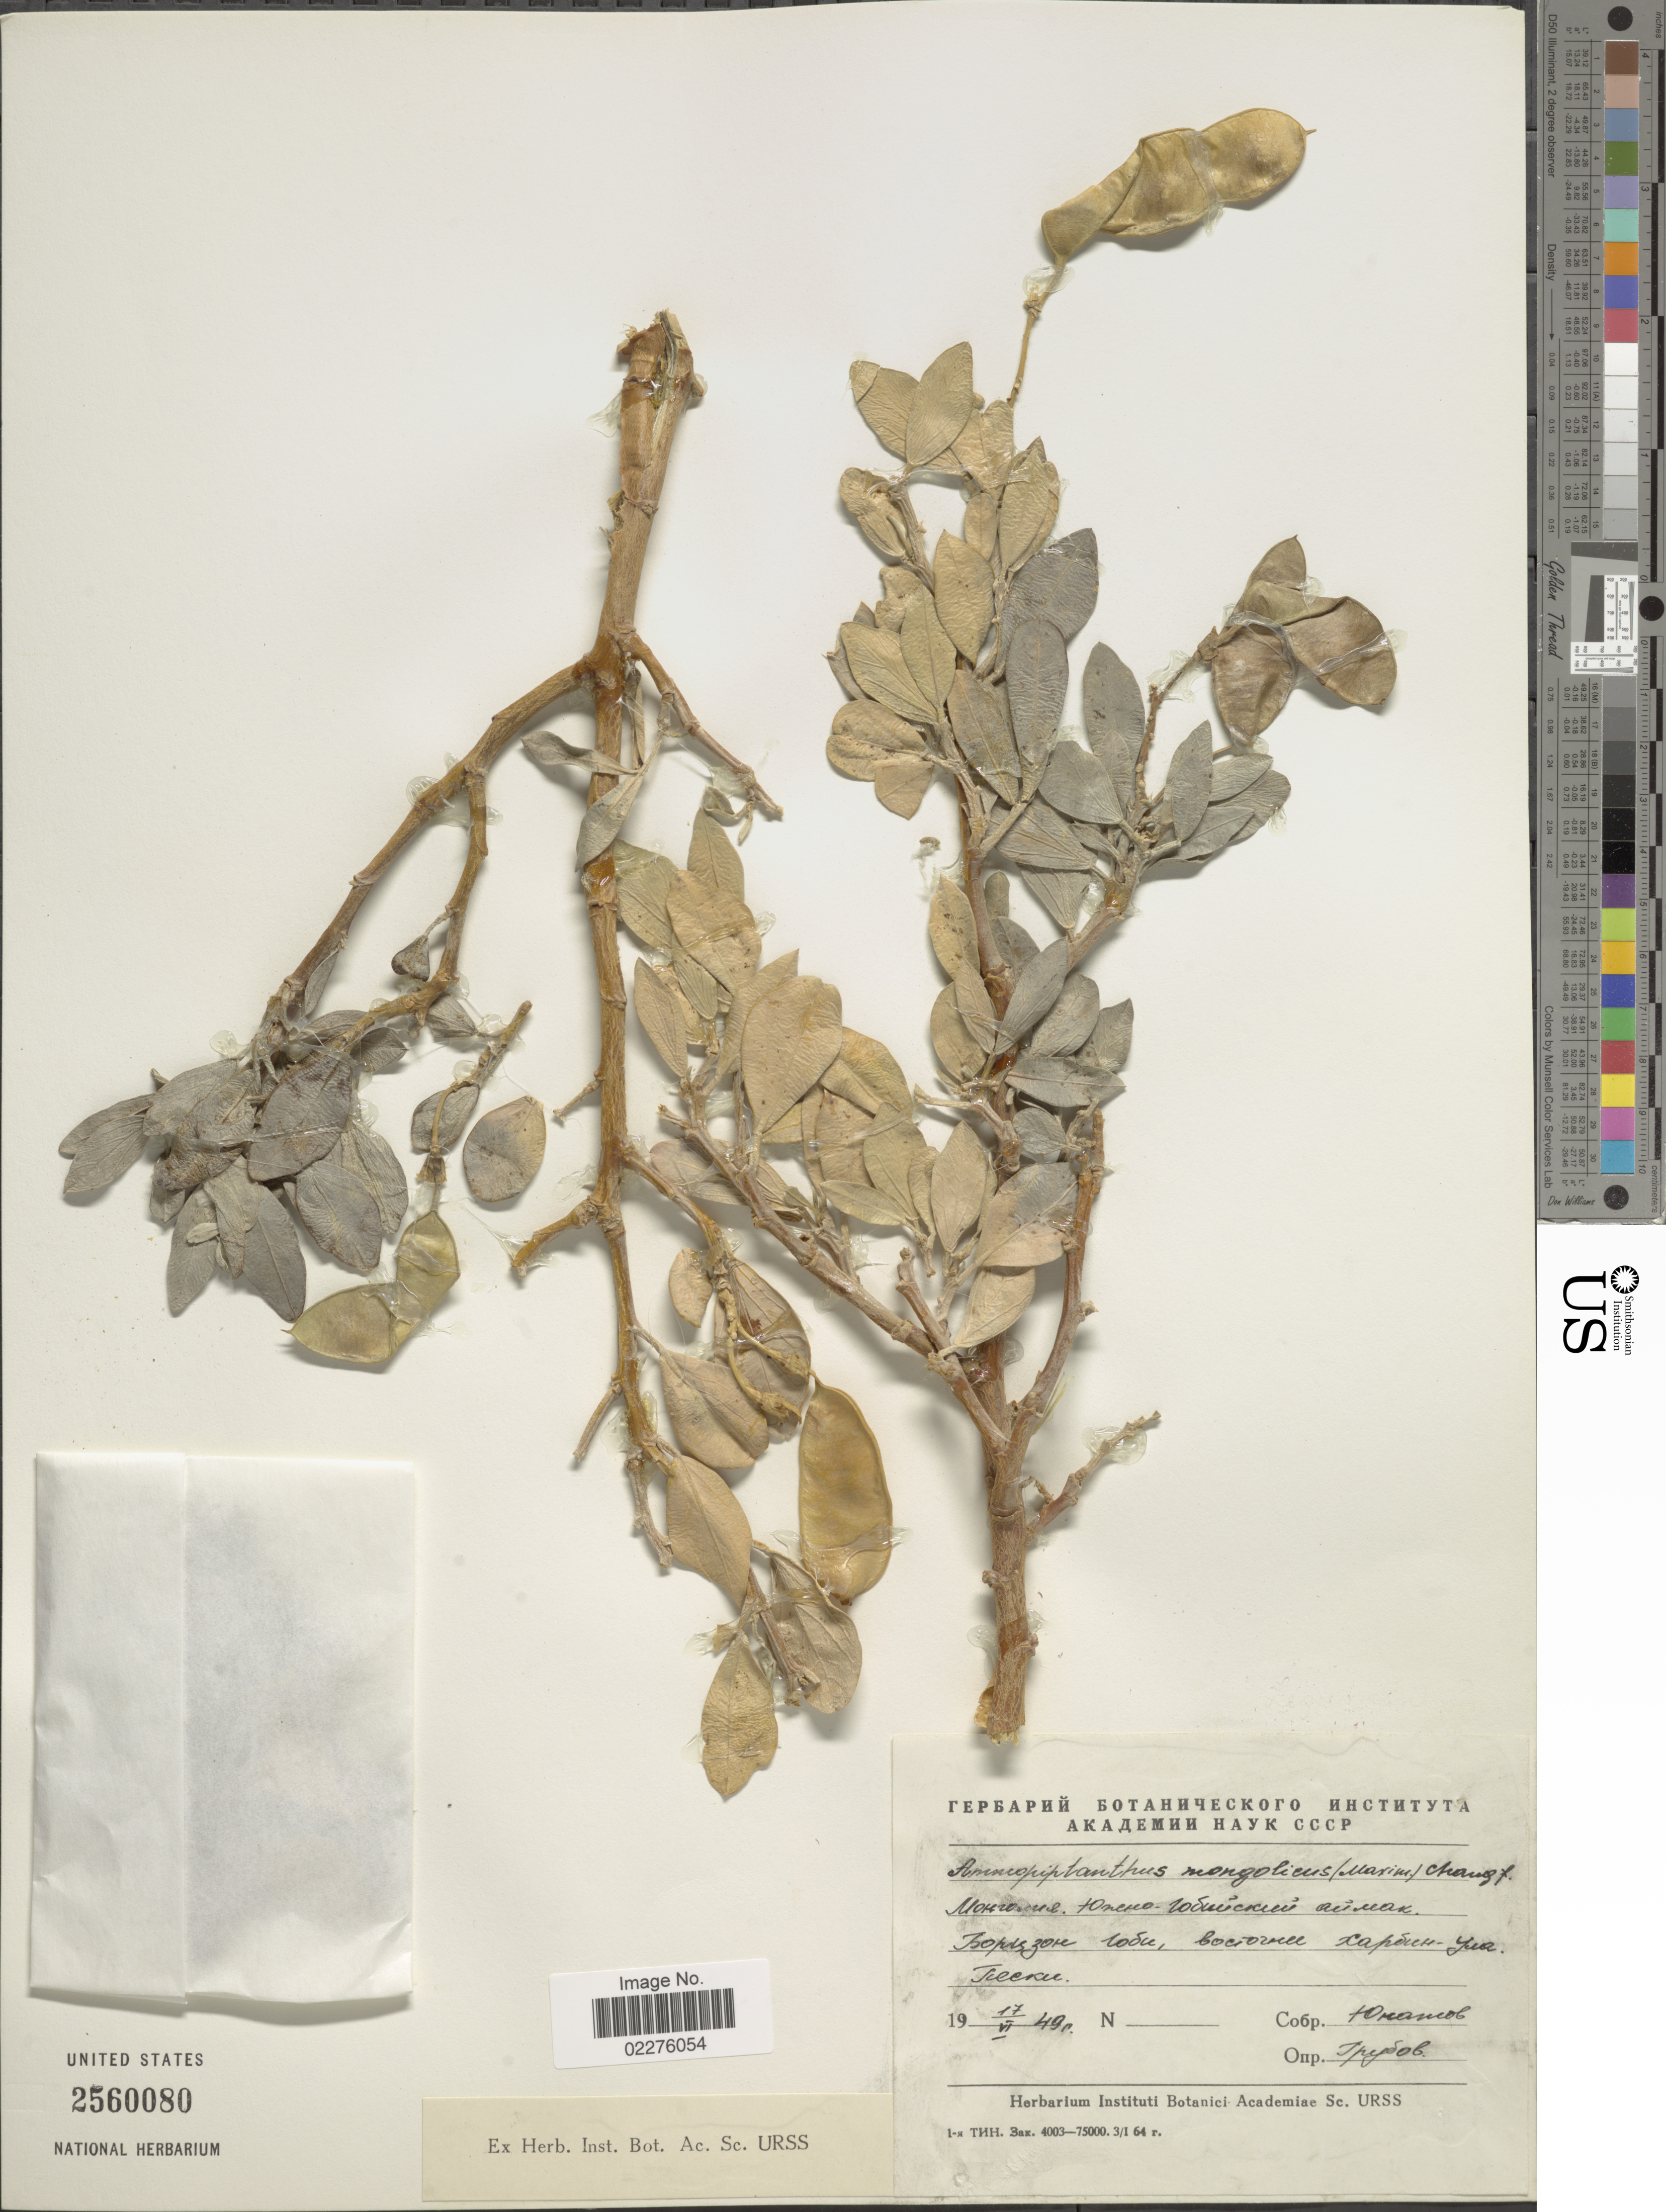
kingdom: Plantae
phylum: Tracheophyta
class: Magnoliopsida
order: Fabales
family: Fabaceae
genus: Ammopiptanthus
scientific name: Ammopiptanthus mongolicus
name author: (Kom.) S.H. Cheng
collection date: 1949-06-17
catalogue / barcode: US 2560080